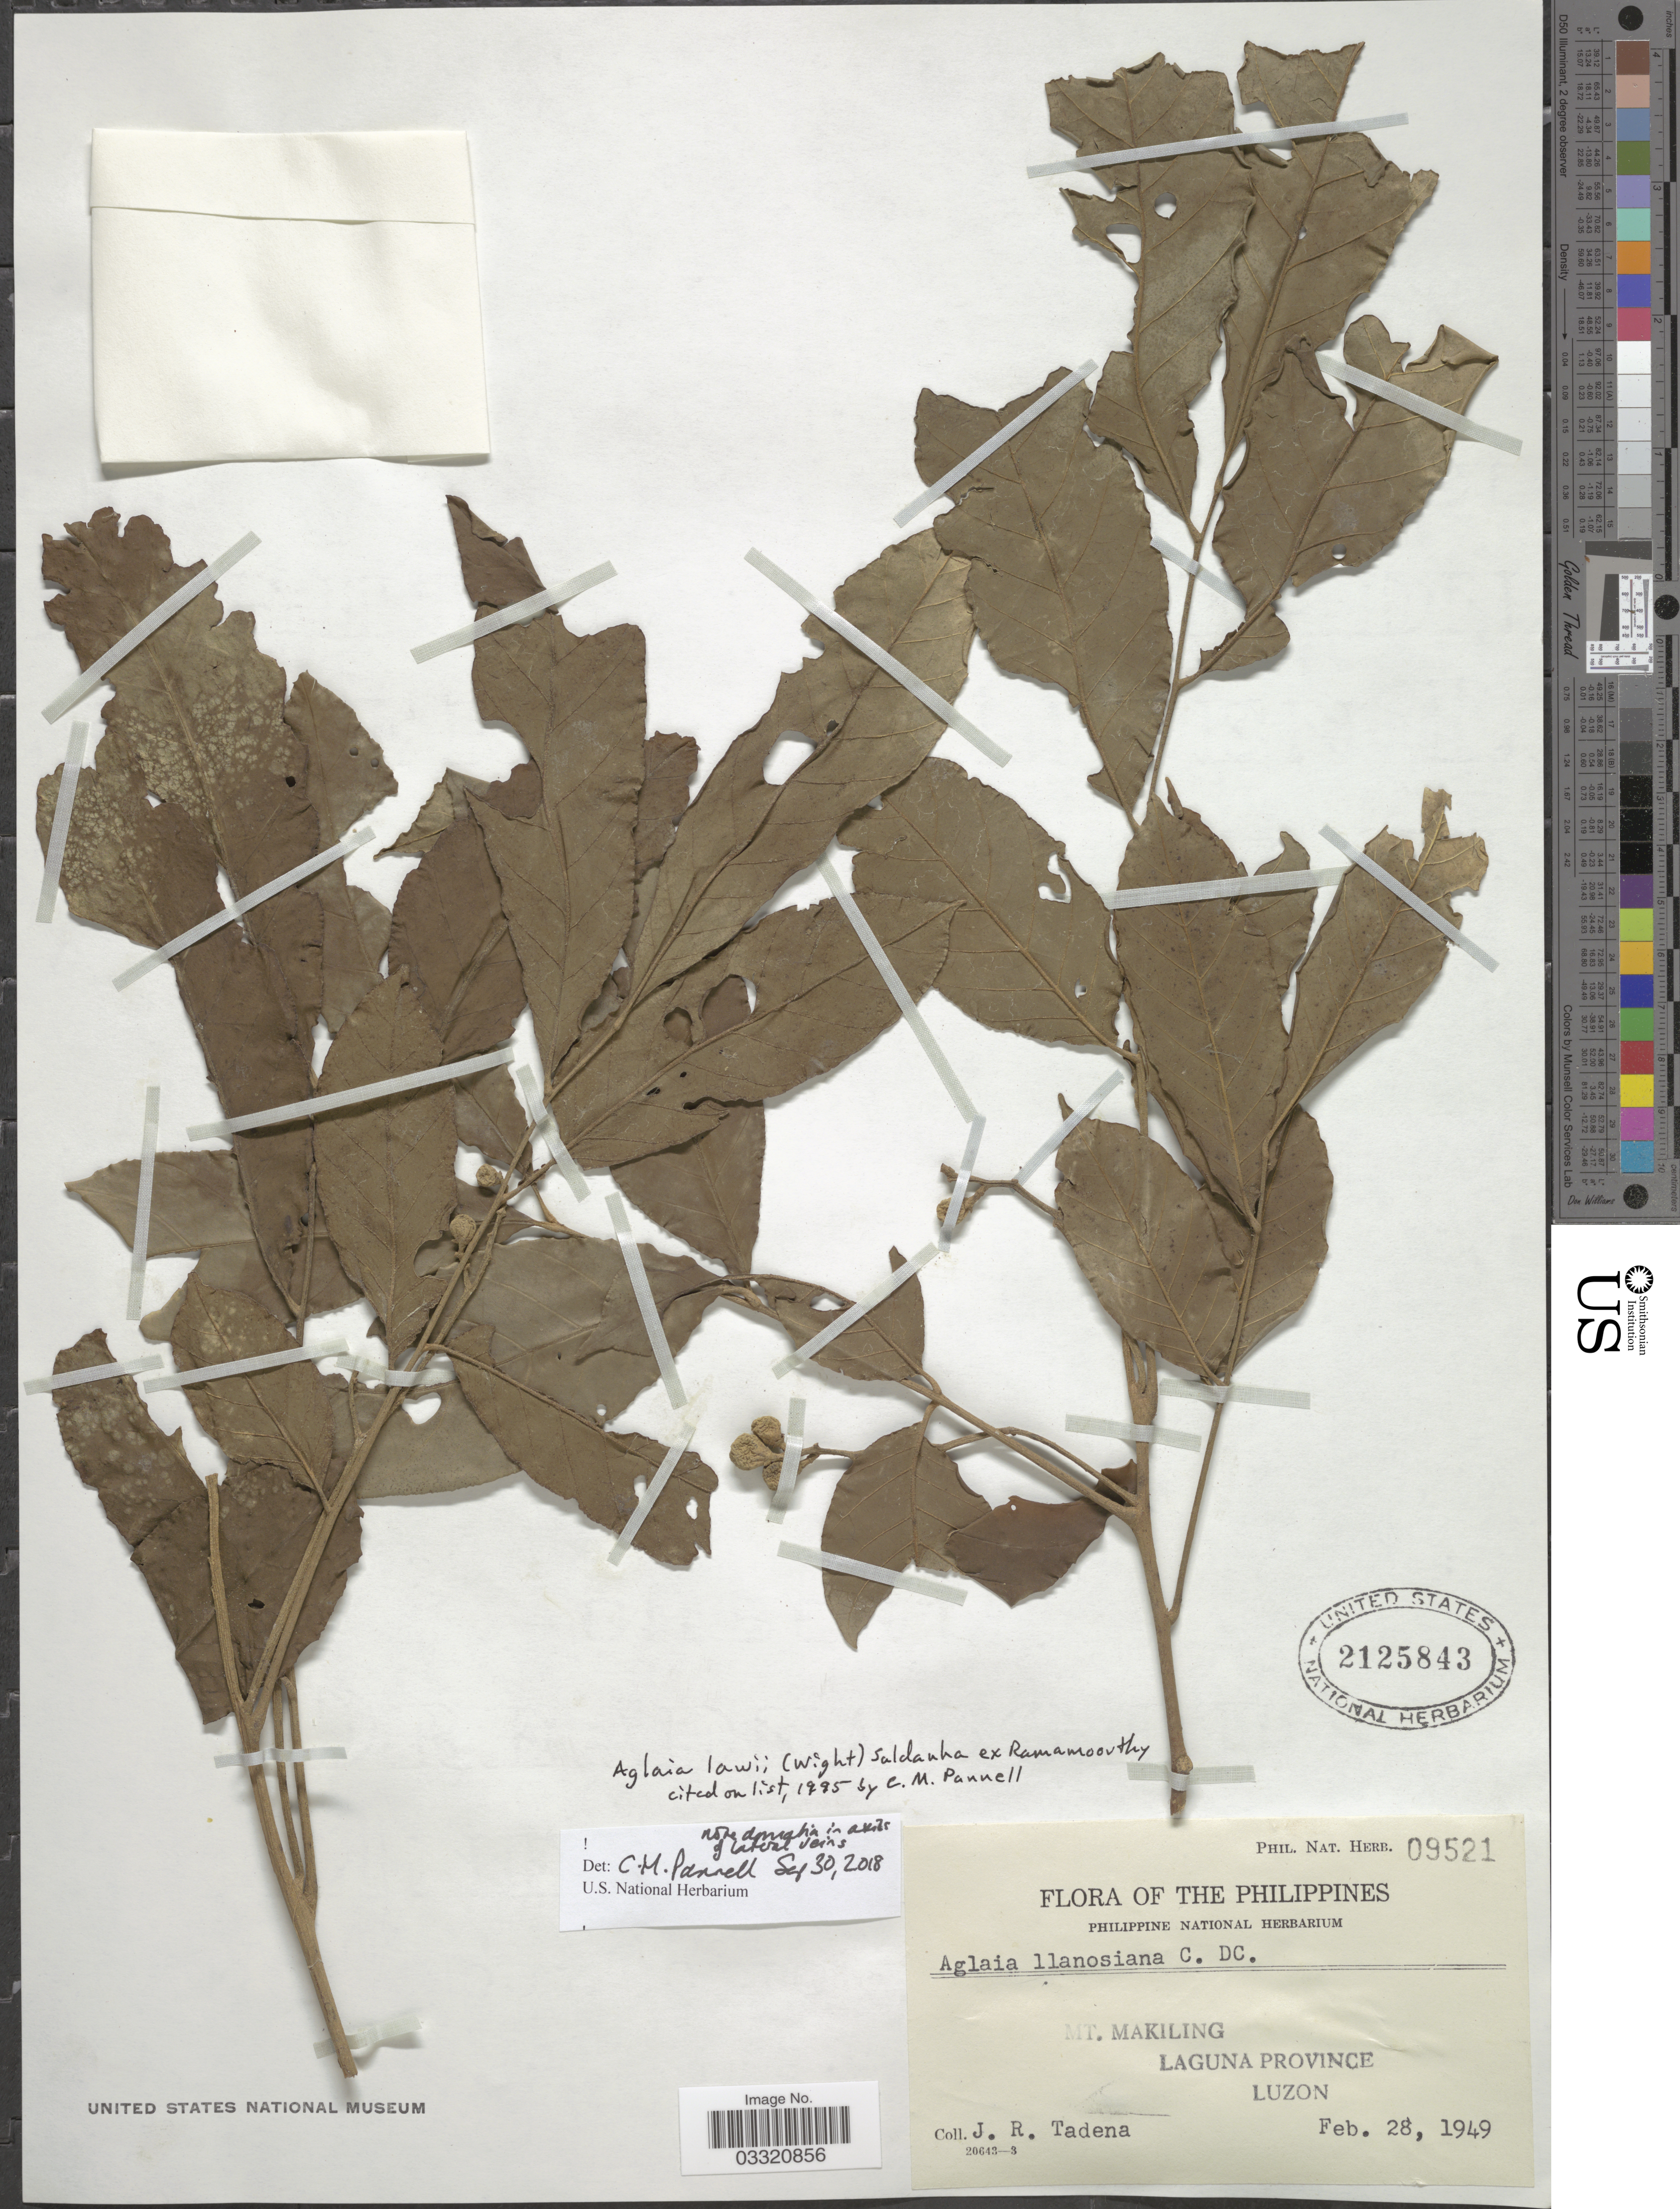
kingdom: Plantae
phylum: Tracheophyta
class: Magnoliopsida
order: Sapindales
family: Meliaceae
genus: Aglaia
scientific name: Aglaia lawii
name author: (Wight) C.J. Saldanha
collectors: J. Tadena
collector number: Phil. Nat. Herb. 09521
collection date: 1949-02-28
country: Philippines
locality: Mt. Makiling, Laguna Province, Luzon.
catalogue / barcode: US 2125843